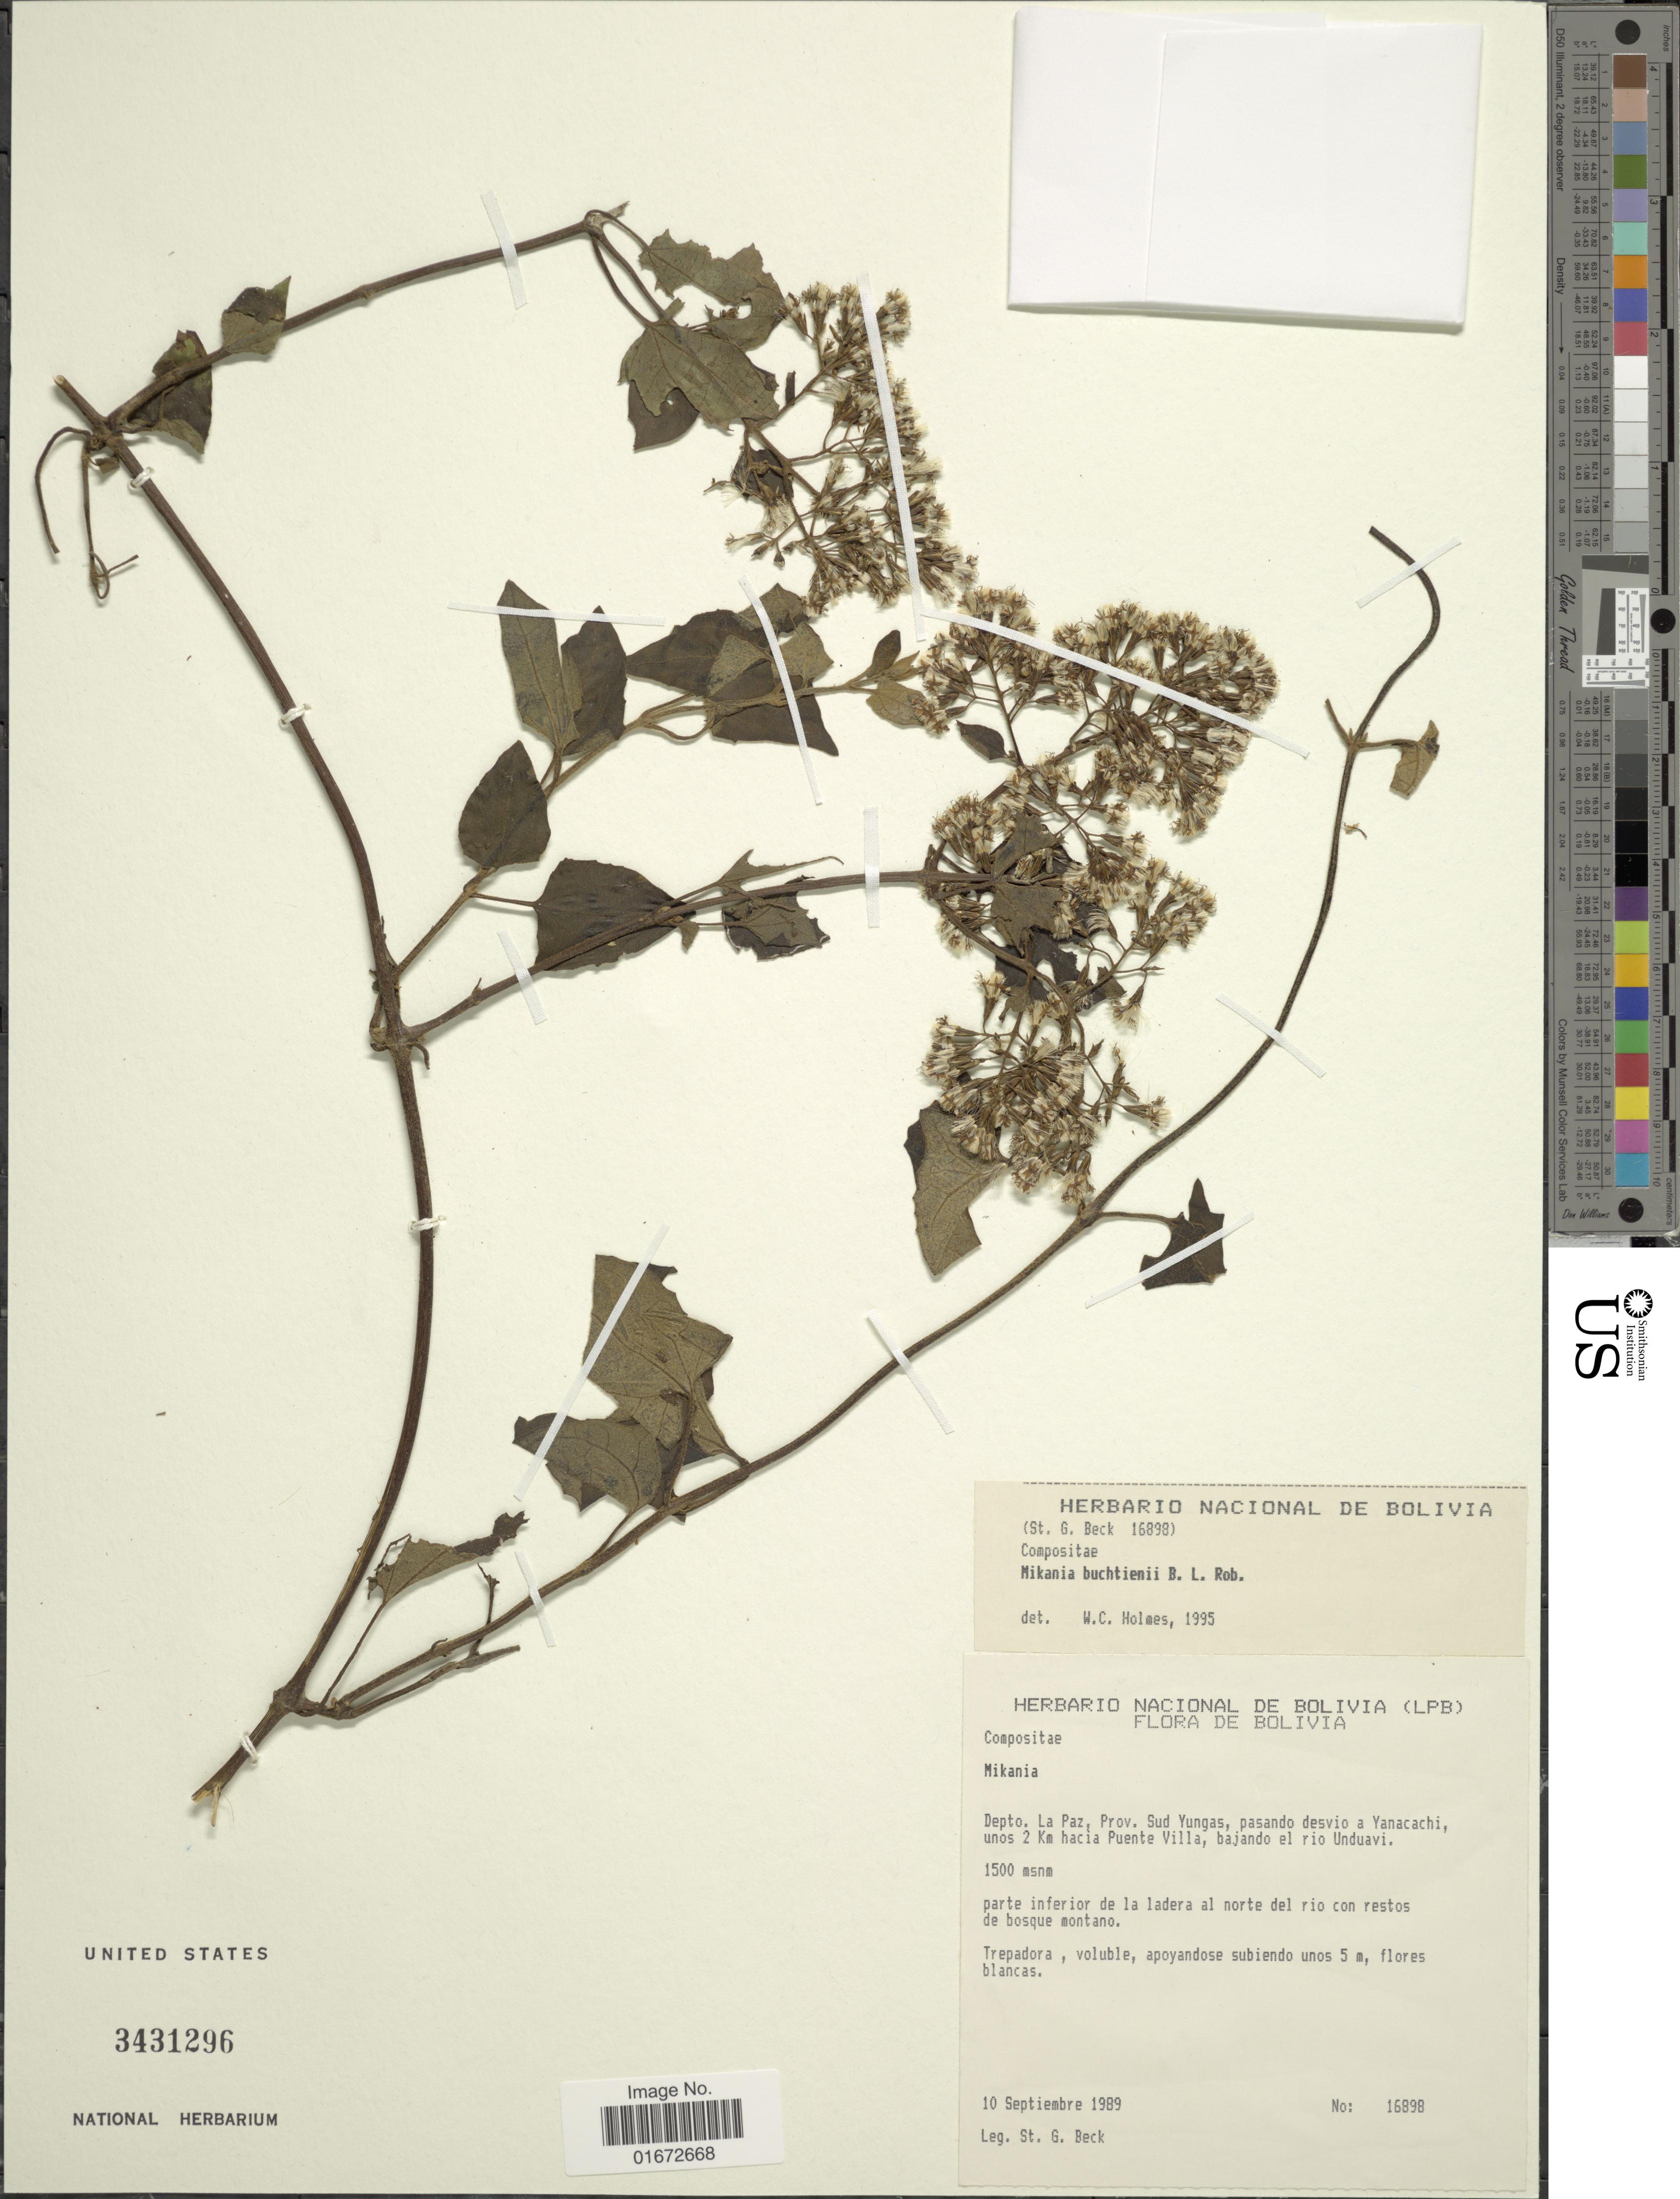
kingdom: Plantae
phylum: Tracheophyta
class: Magnoliopsida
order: Asterales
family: Asteraceae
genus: Mikania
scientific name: Mikania buchtienii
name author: B.L. Rob.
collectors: S. G. Beck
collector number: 16898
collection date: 1989-09-10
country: Bolivia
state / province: La Paz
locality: Depto. La Paz, Prov. Sud Yungas, pasando desvio a Yanacachi, unos 2 Km hacia Puente Villa, bajando el rio Unduavi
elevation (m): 1500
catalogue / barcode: US 3431296